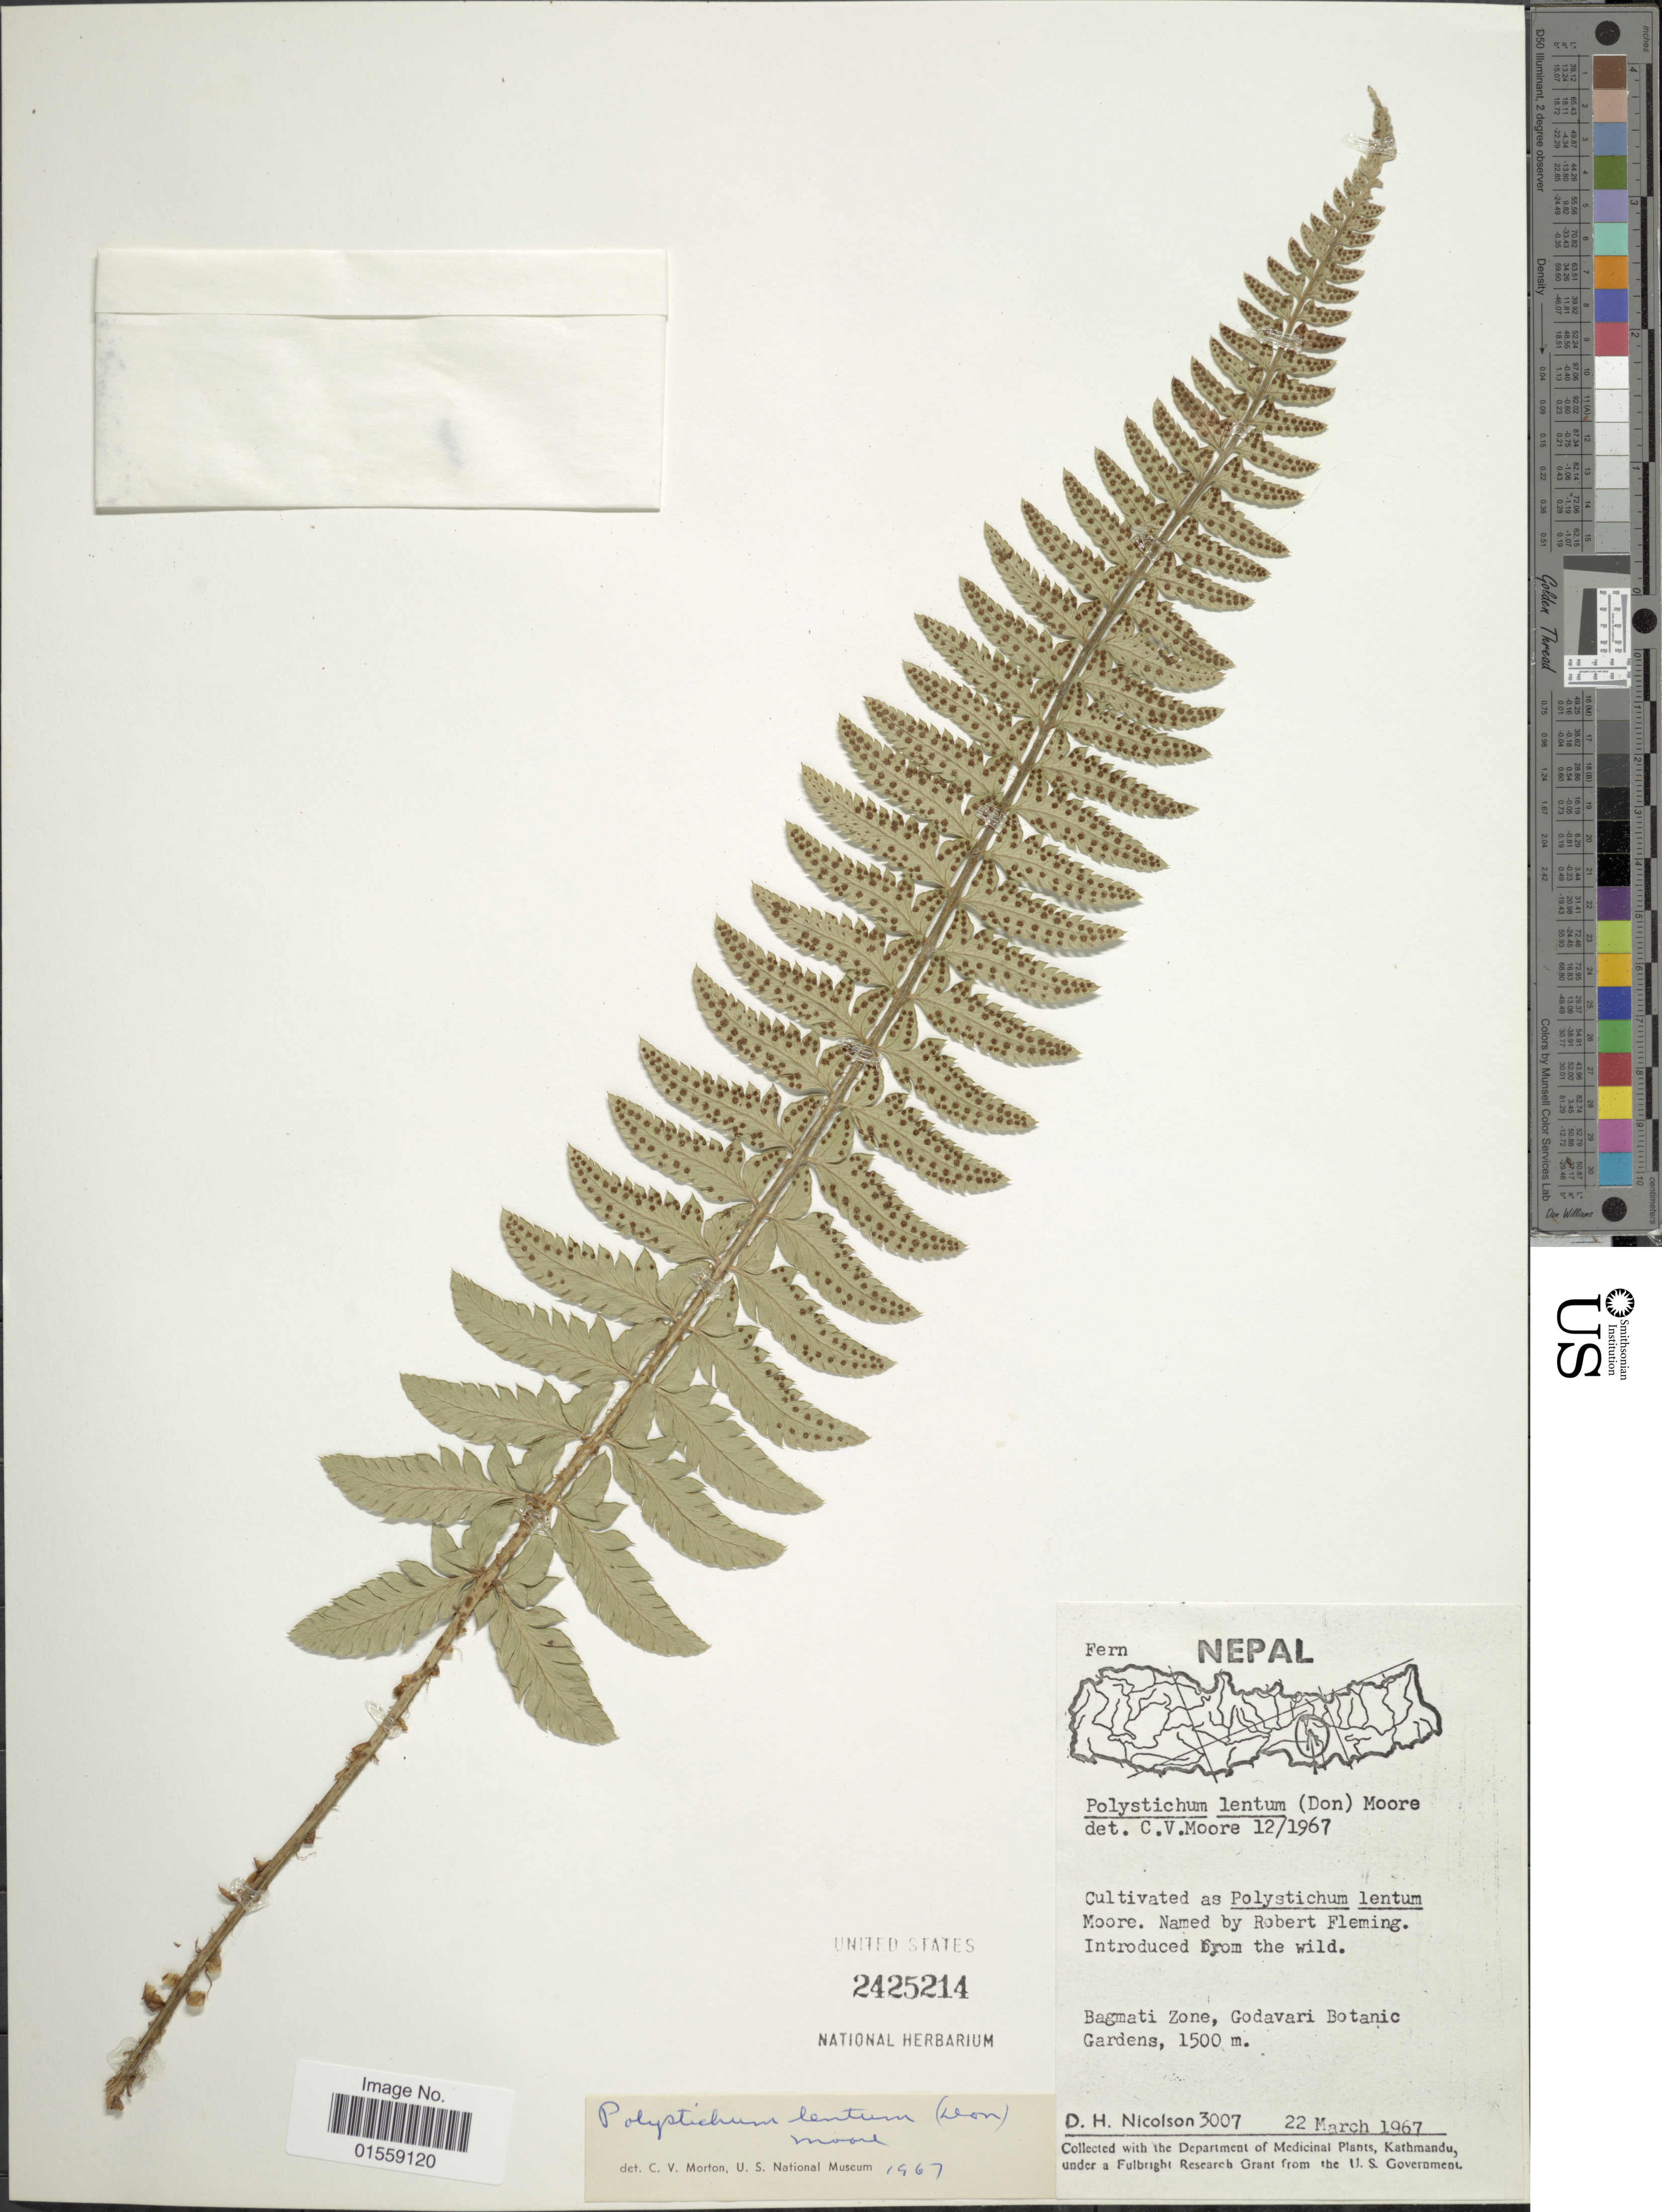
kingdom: Plantae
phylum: Tracheophyta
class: Polypodiopsida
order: Polypodiales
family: Dryopteridaceae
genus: Polystichum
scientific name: Polystichum lentum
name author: (D. Don) T. Moore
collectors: D. H. Nicolson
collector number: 3007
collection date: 1967-03-22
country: Nepal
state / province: Bagmati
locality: Nepal, Bagmati Zone, Godavari Botanic Gardens.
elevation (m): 1500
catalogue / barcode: US 2425214